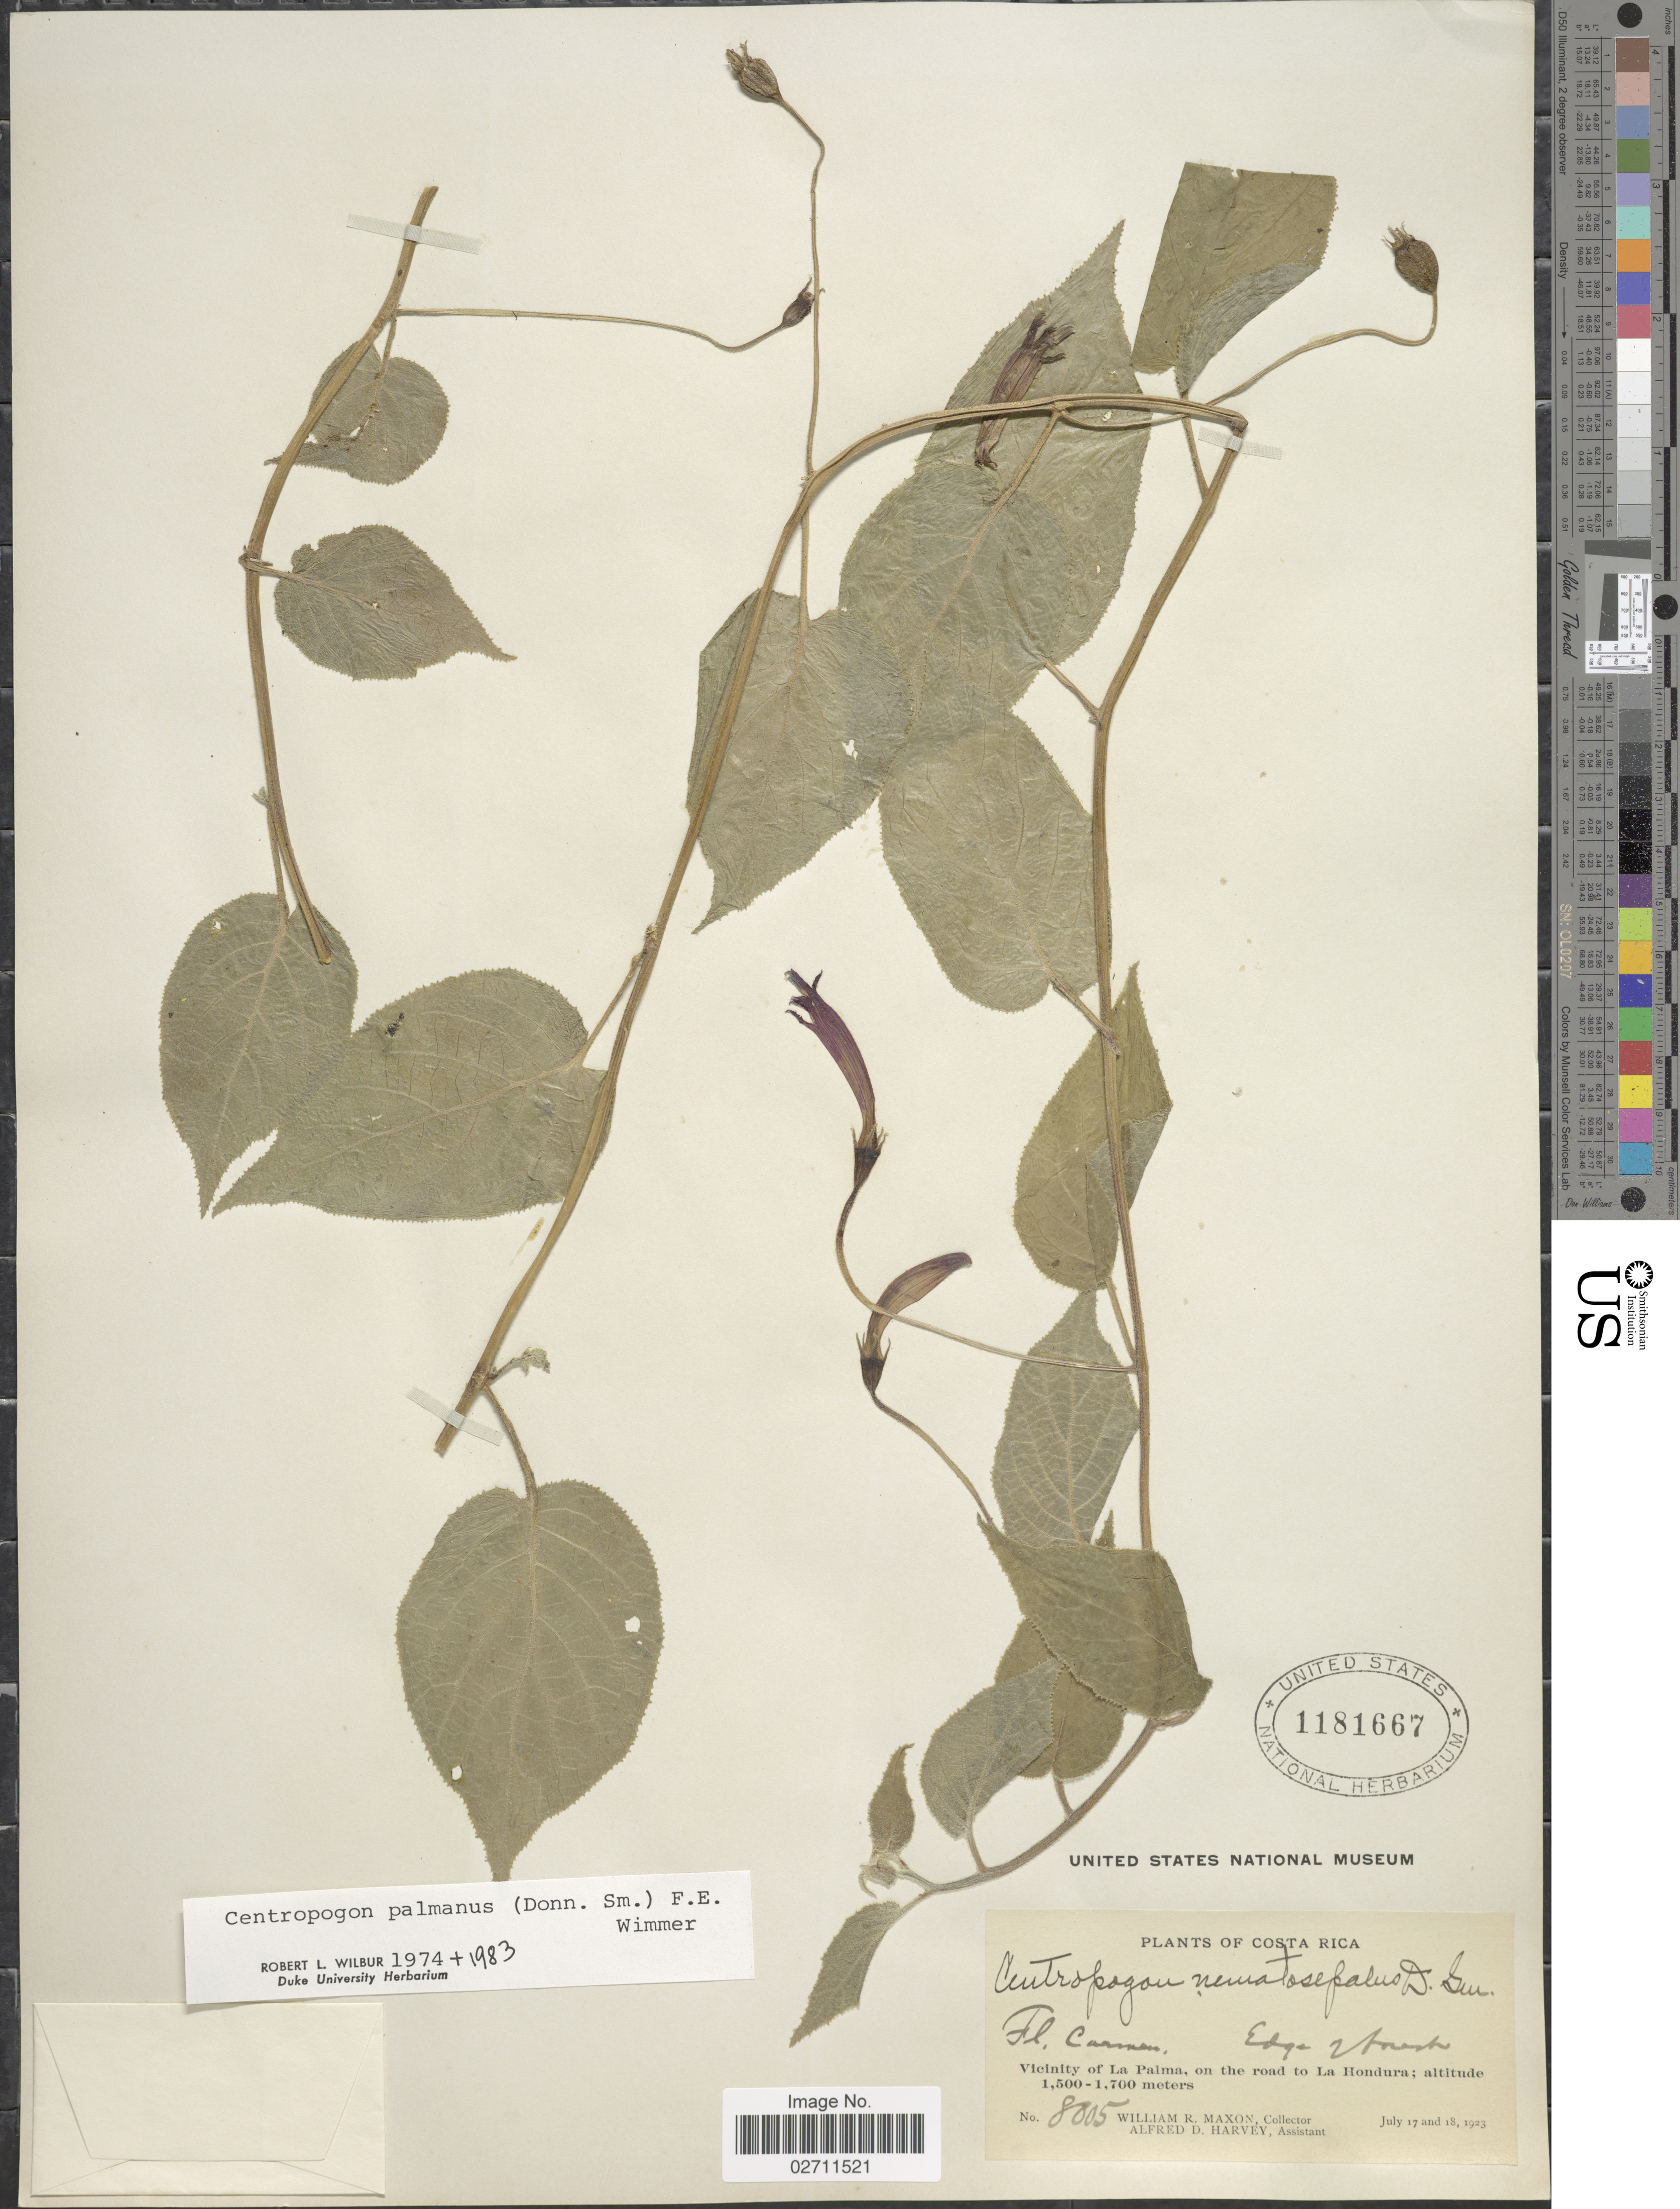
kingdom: Plantae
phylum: Tracheophyta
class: Magnoliopsida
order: Asterales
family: Campanulaceae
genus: Centropogon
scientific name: Centropogon palmanus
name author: (Donn. Sm.) E. Wimm.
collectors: W. R. Maxon & A. D. Harvey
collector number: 8005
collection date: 1923-07-17/1923-07-18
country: Costa Rica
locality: Vicinity of La Palma, on the road to La Hondura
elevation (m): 1500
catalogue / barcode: US 1181667